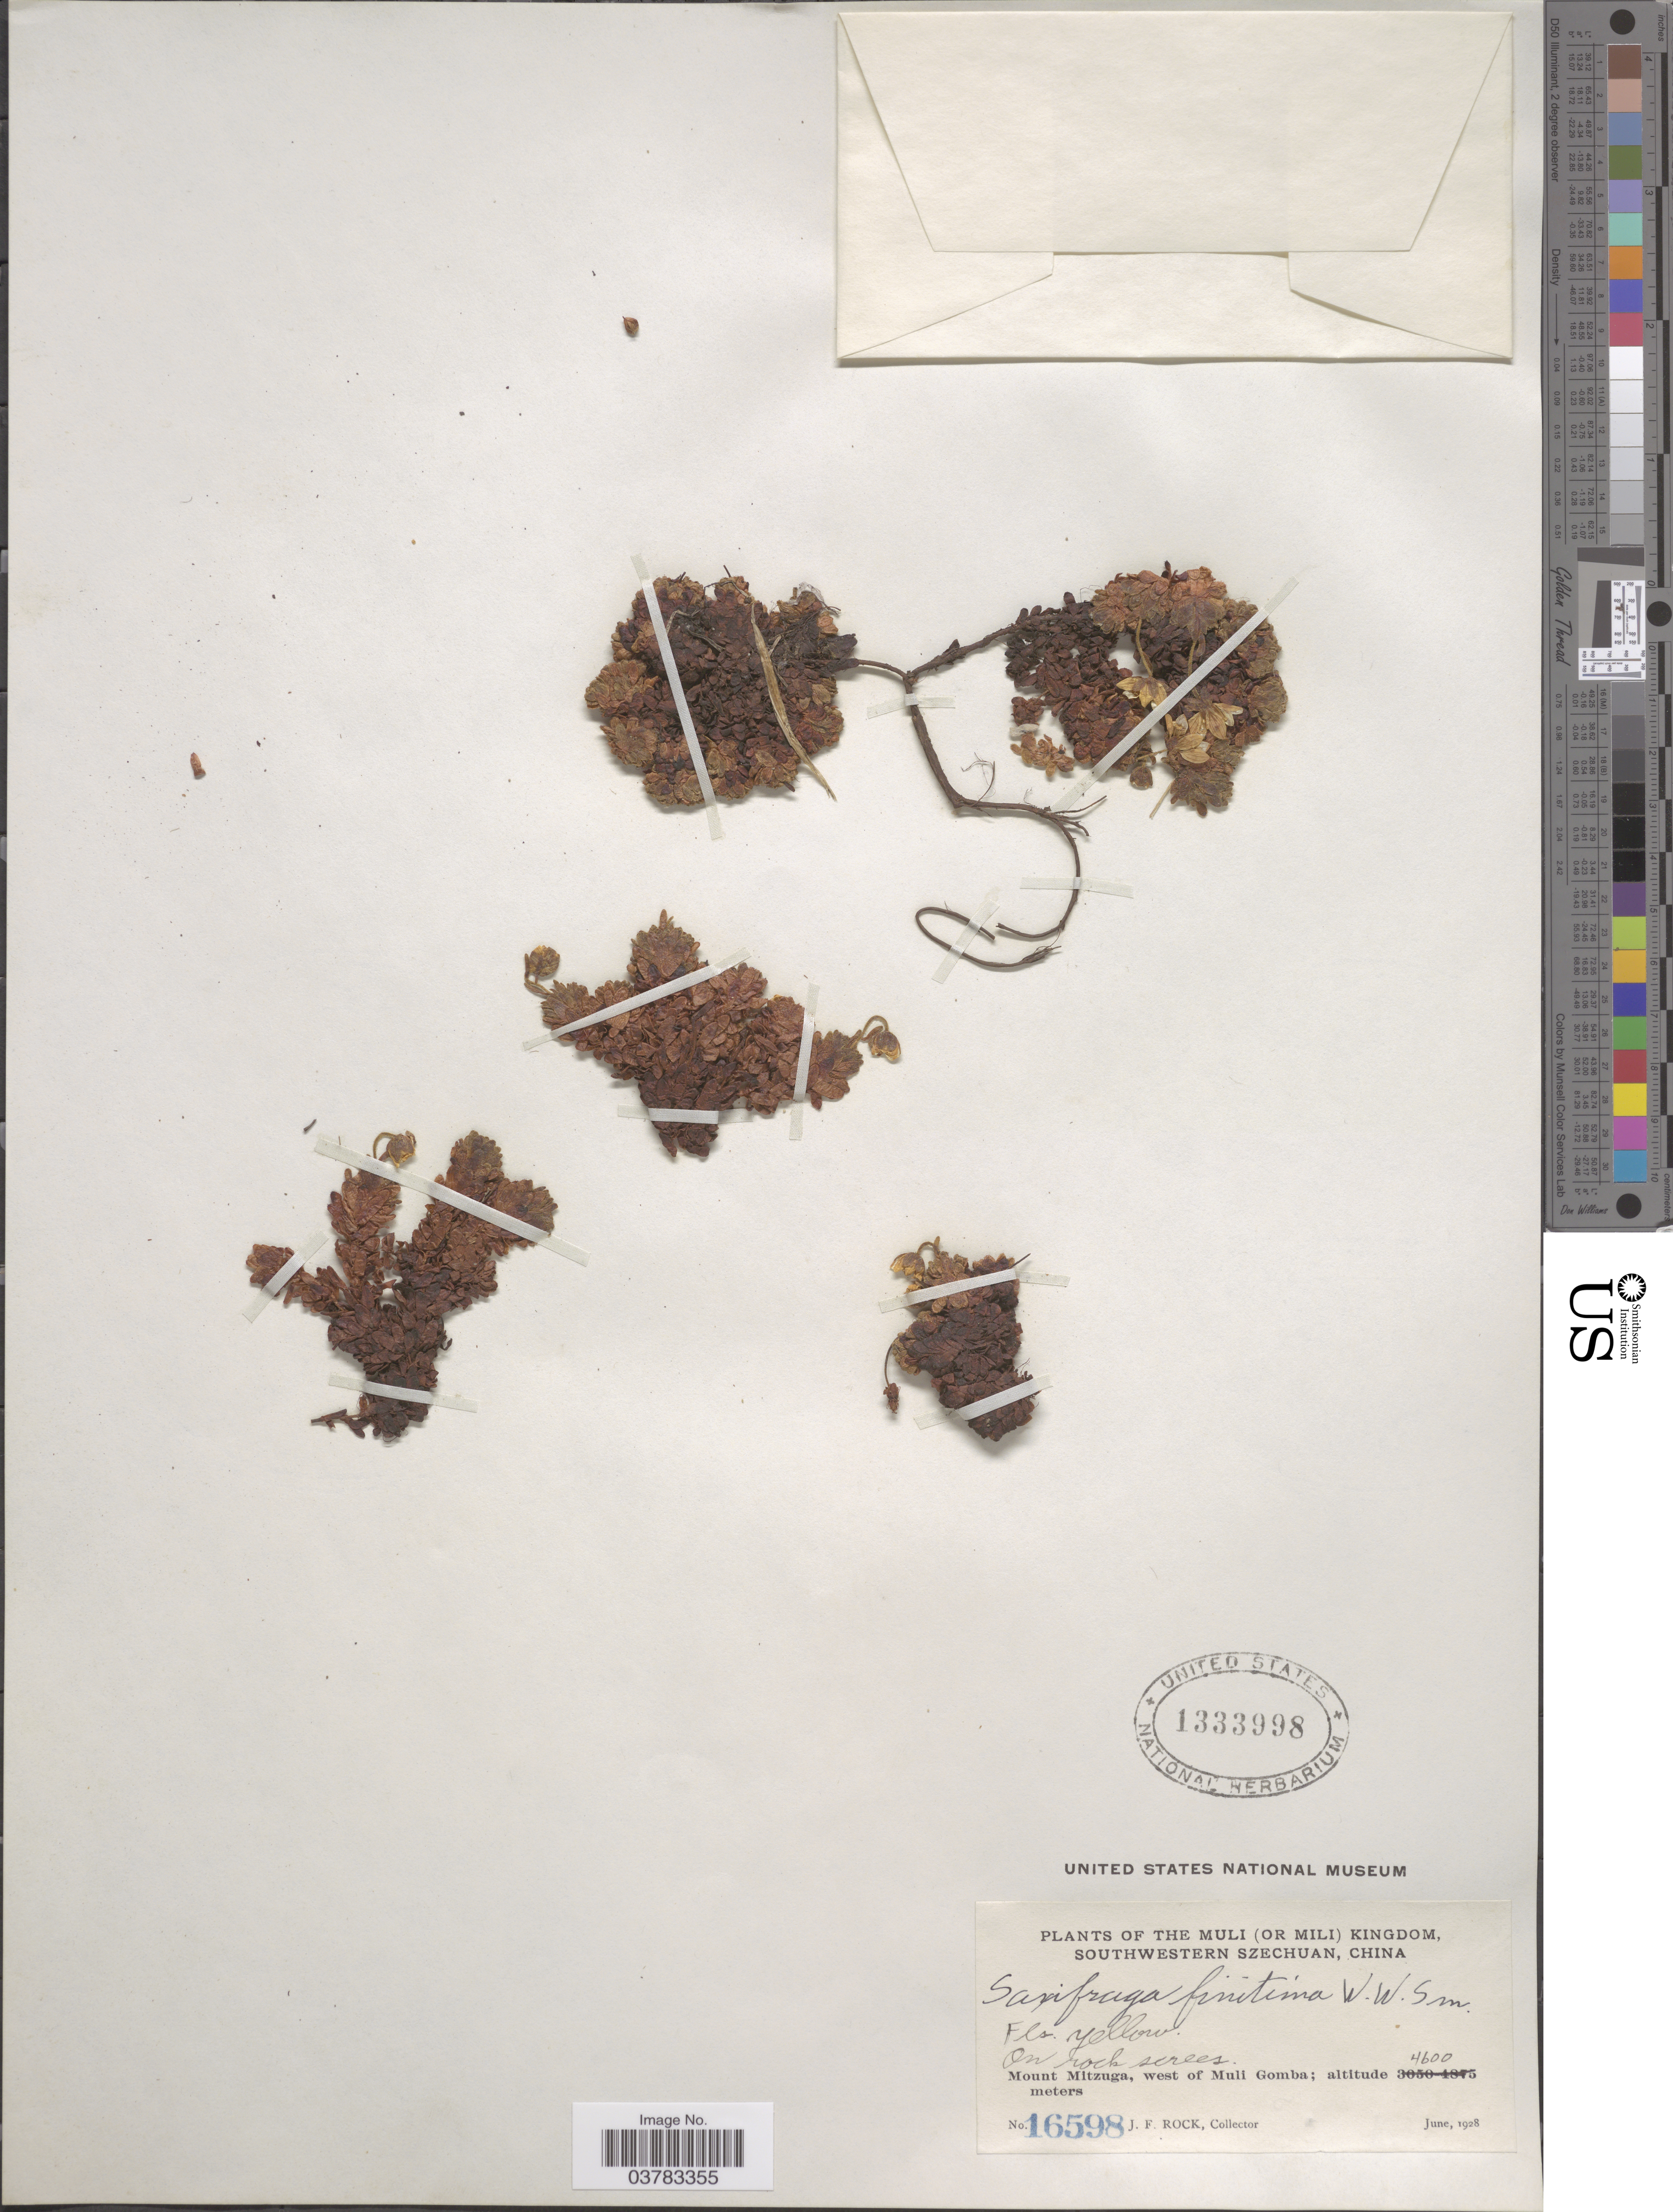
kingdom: Plantae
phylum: Tracheophyta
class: Magnoliopsida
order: Saxifragales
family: Saxifragaceae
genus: Saxifraga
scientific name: Saxifraga finitima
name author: W.W. Sm.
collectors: J. Rock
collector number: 16598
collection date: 1928-06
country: China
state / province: Sichuan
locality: The Muli (or Mili) Kingdom, Southwestern Szechuan. Mount Mitzuga, west of Muli Gomba.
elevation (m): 4600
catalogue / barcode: US 1333998